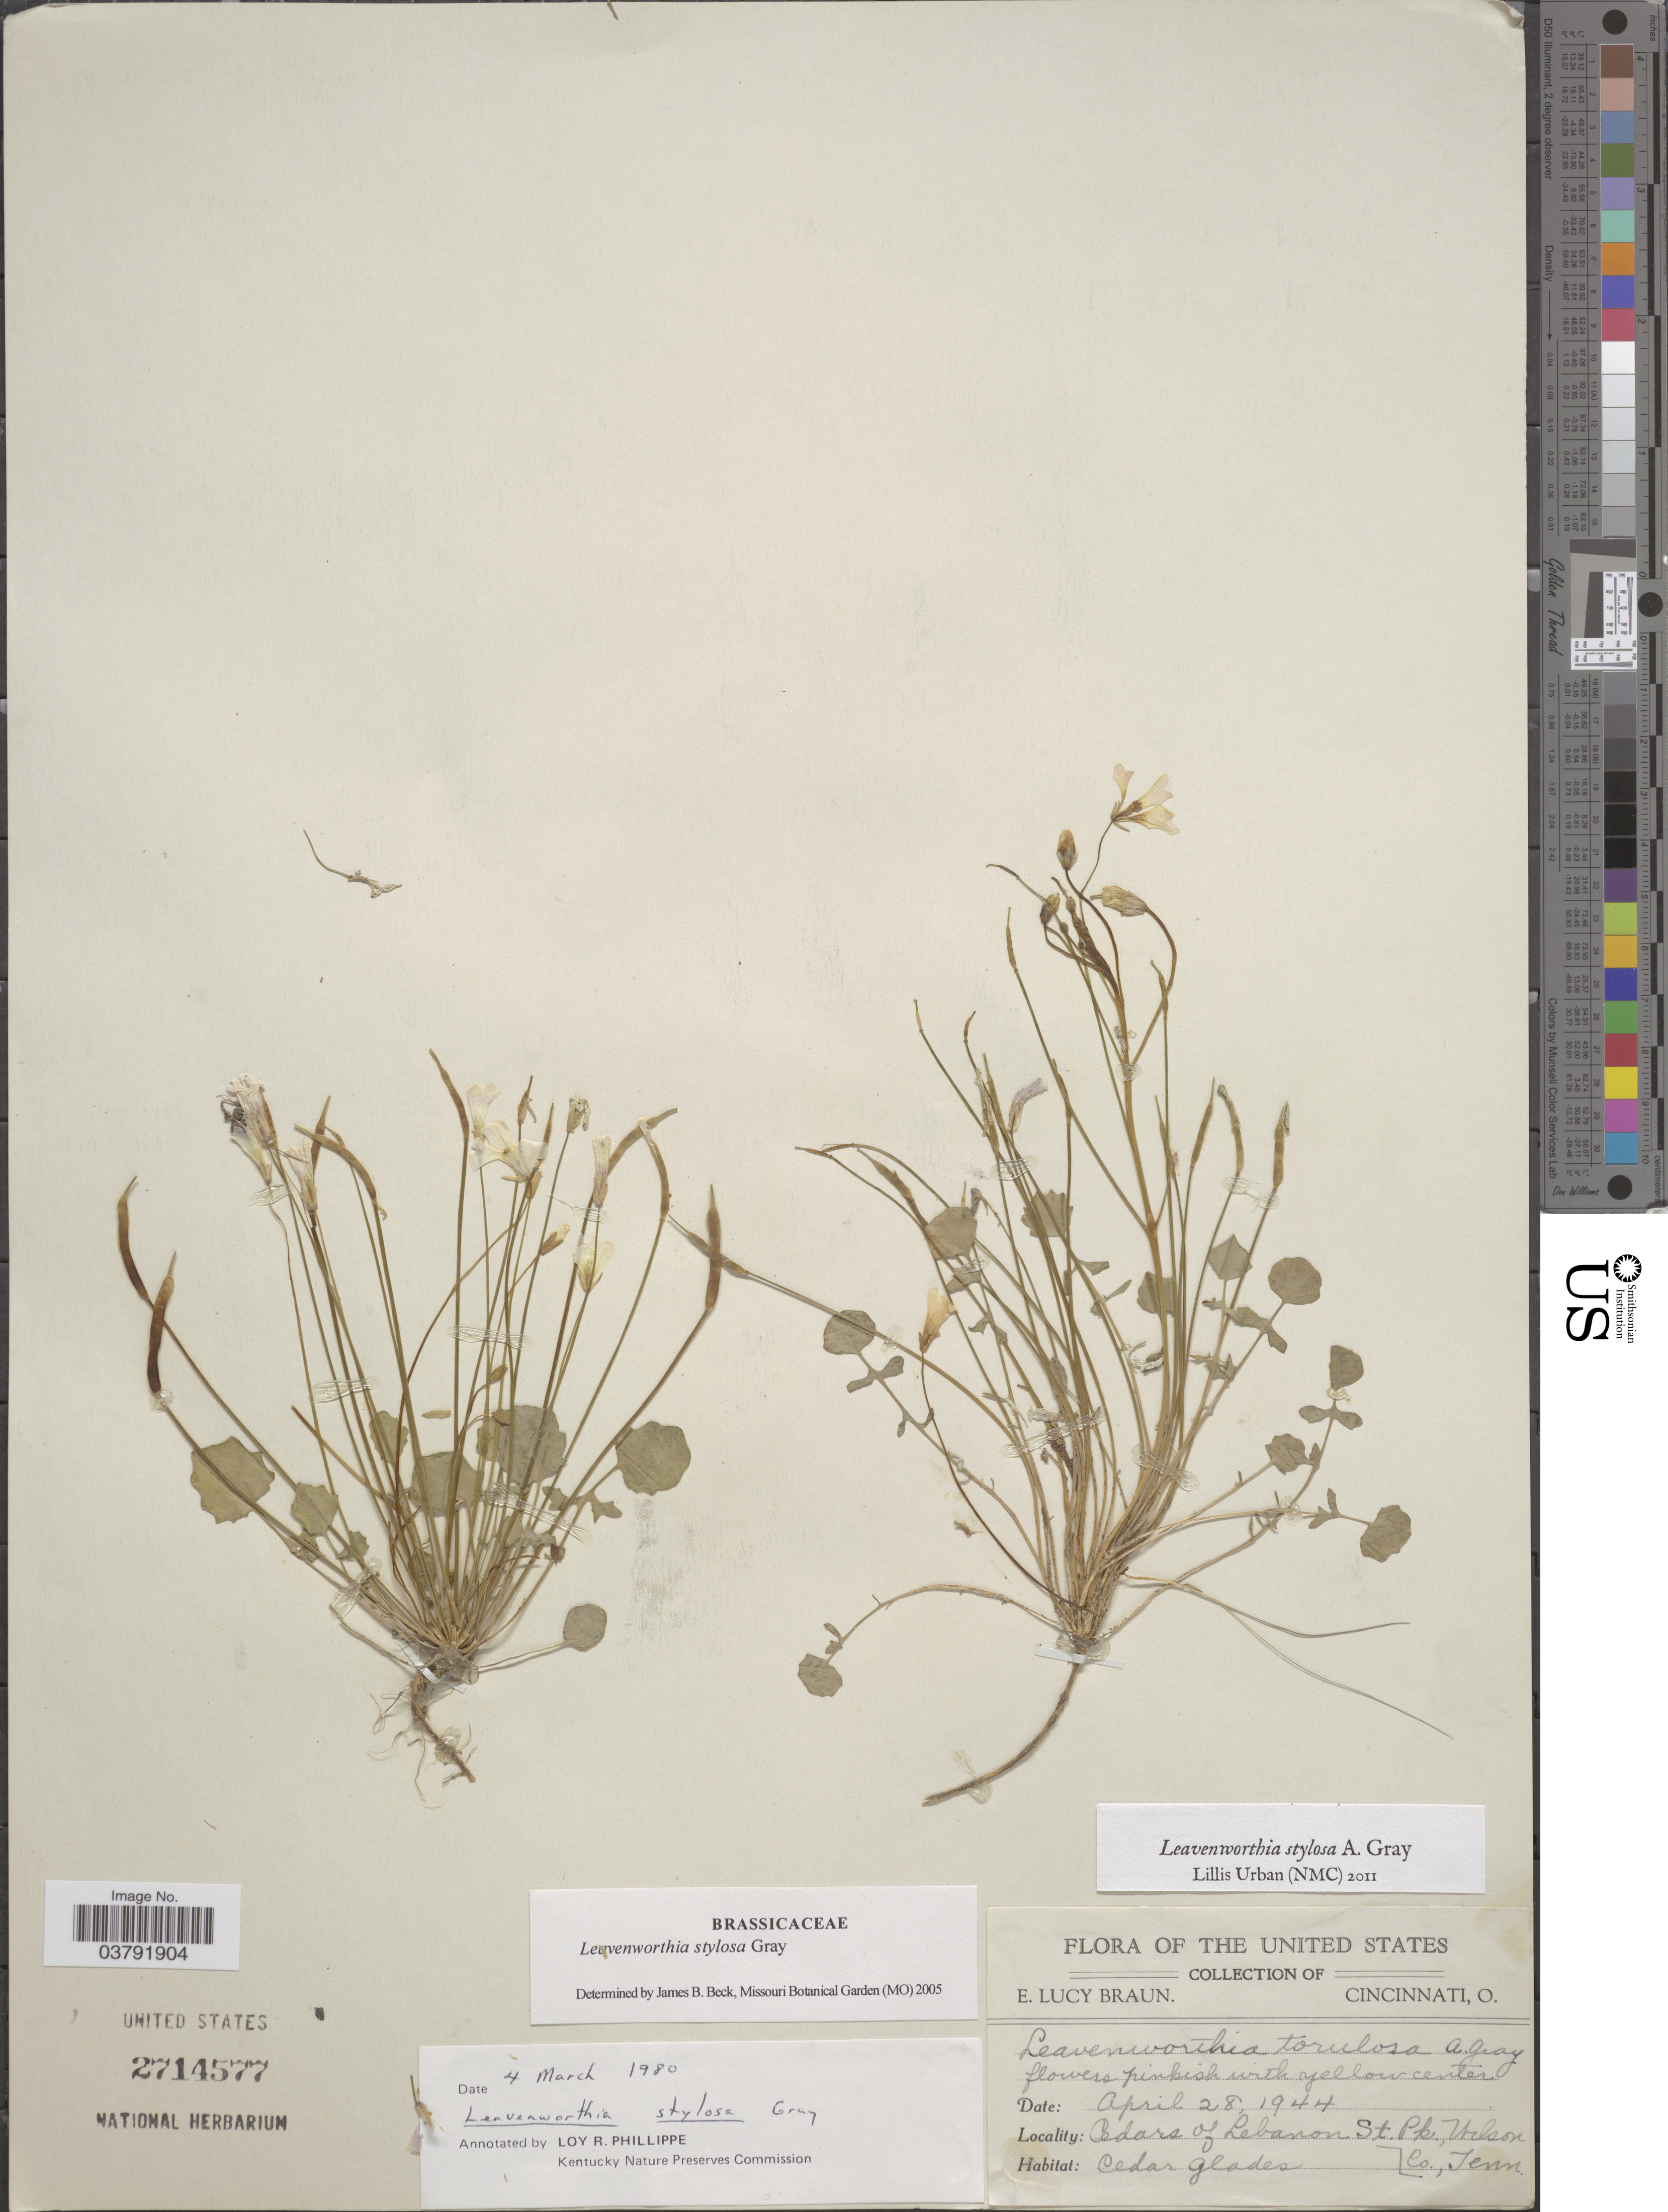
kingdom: Plantae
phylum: Tracheophyta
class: Magnoliopsida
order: Brassicales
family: Brassicaceae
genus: Leavenworthia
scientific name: Leavenworthia stylosa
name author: A. Gray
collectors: E. L. Braun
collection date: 1944-04-28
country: United States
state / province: Tennessee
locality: Cedars of Lebanon St. Pk., Wilson Co.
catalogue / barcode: US 2714577